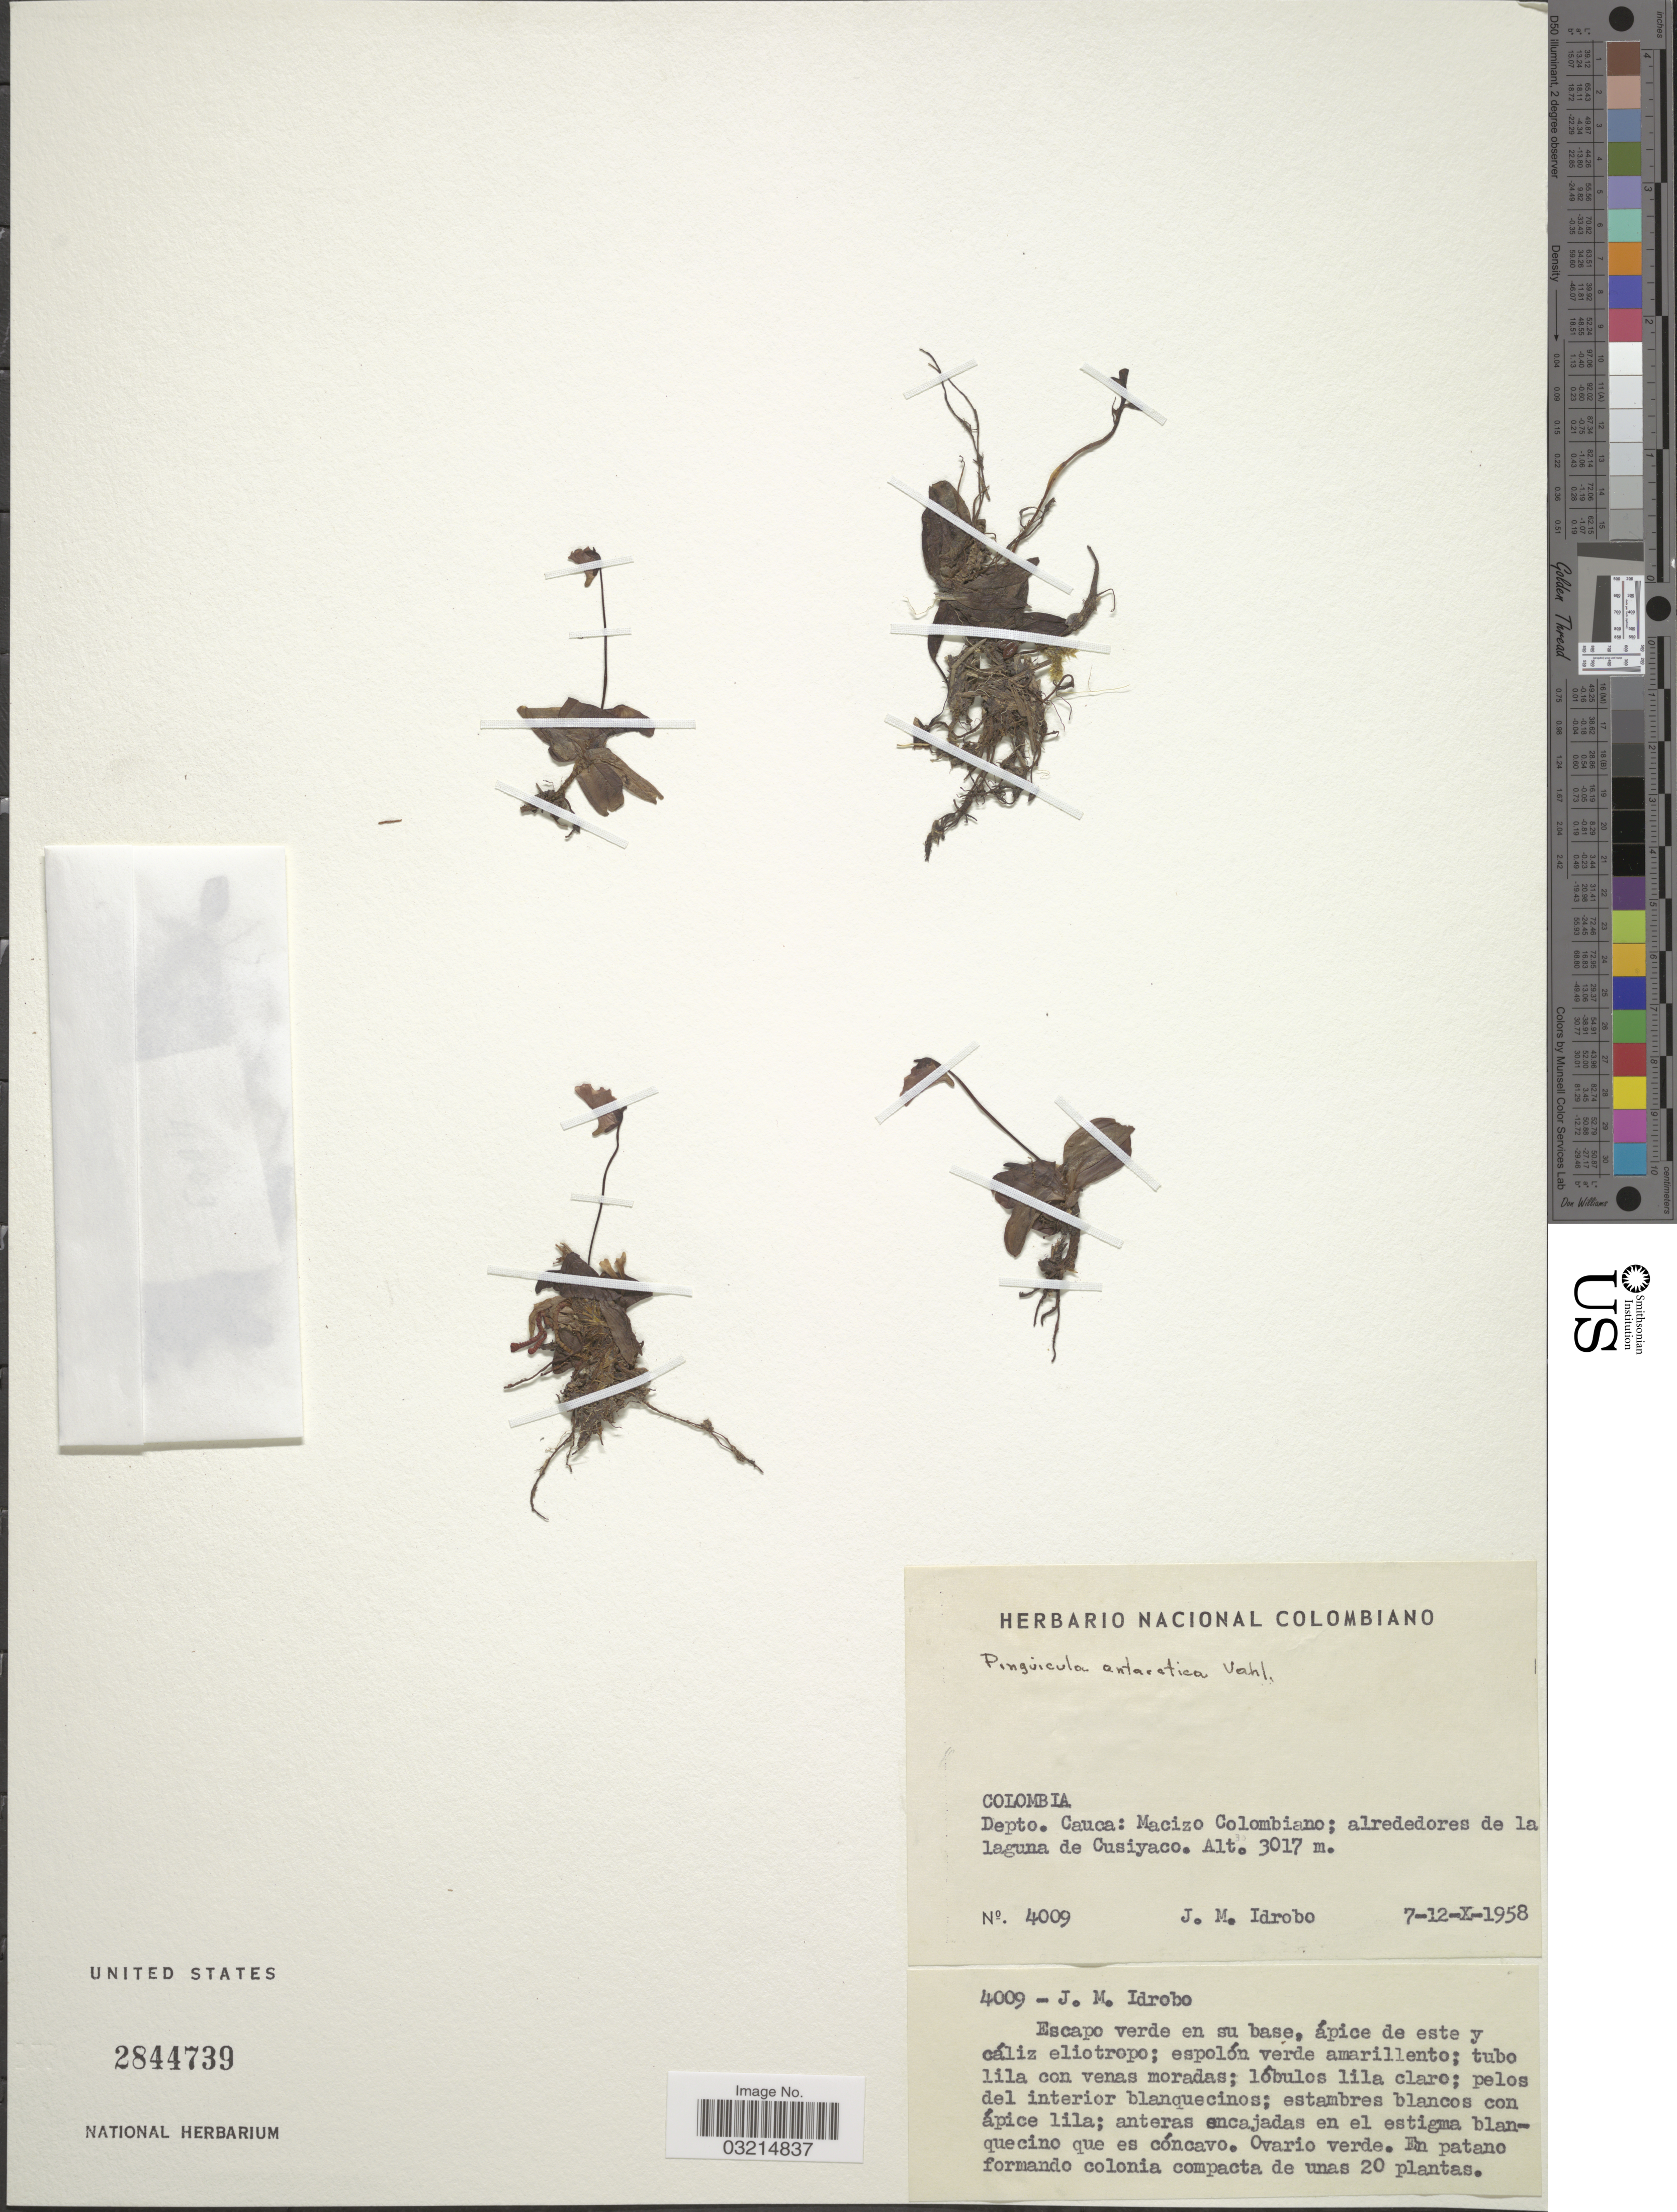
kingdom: Plantae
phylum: Tracheophyta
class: Magnoliopsida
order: Lamiales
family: Lentibulariaceae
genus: Pinguicula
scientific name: Pinguicula antarctica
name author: Vahl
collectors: J. M. Idrobo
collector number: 4009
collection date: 1958-10-07/1958-10-12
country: Colombia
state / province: Cauca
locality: Dept. Cauca: Macizo Colombiano; alrededores de la laguna de Cusiyaco.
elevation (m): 3017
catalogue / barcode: US 2844739